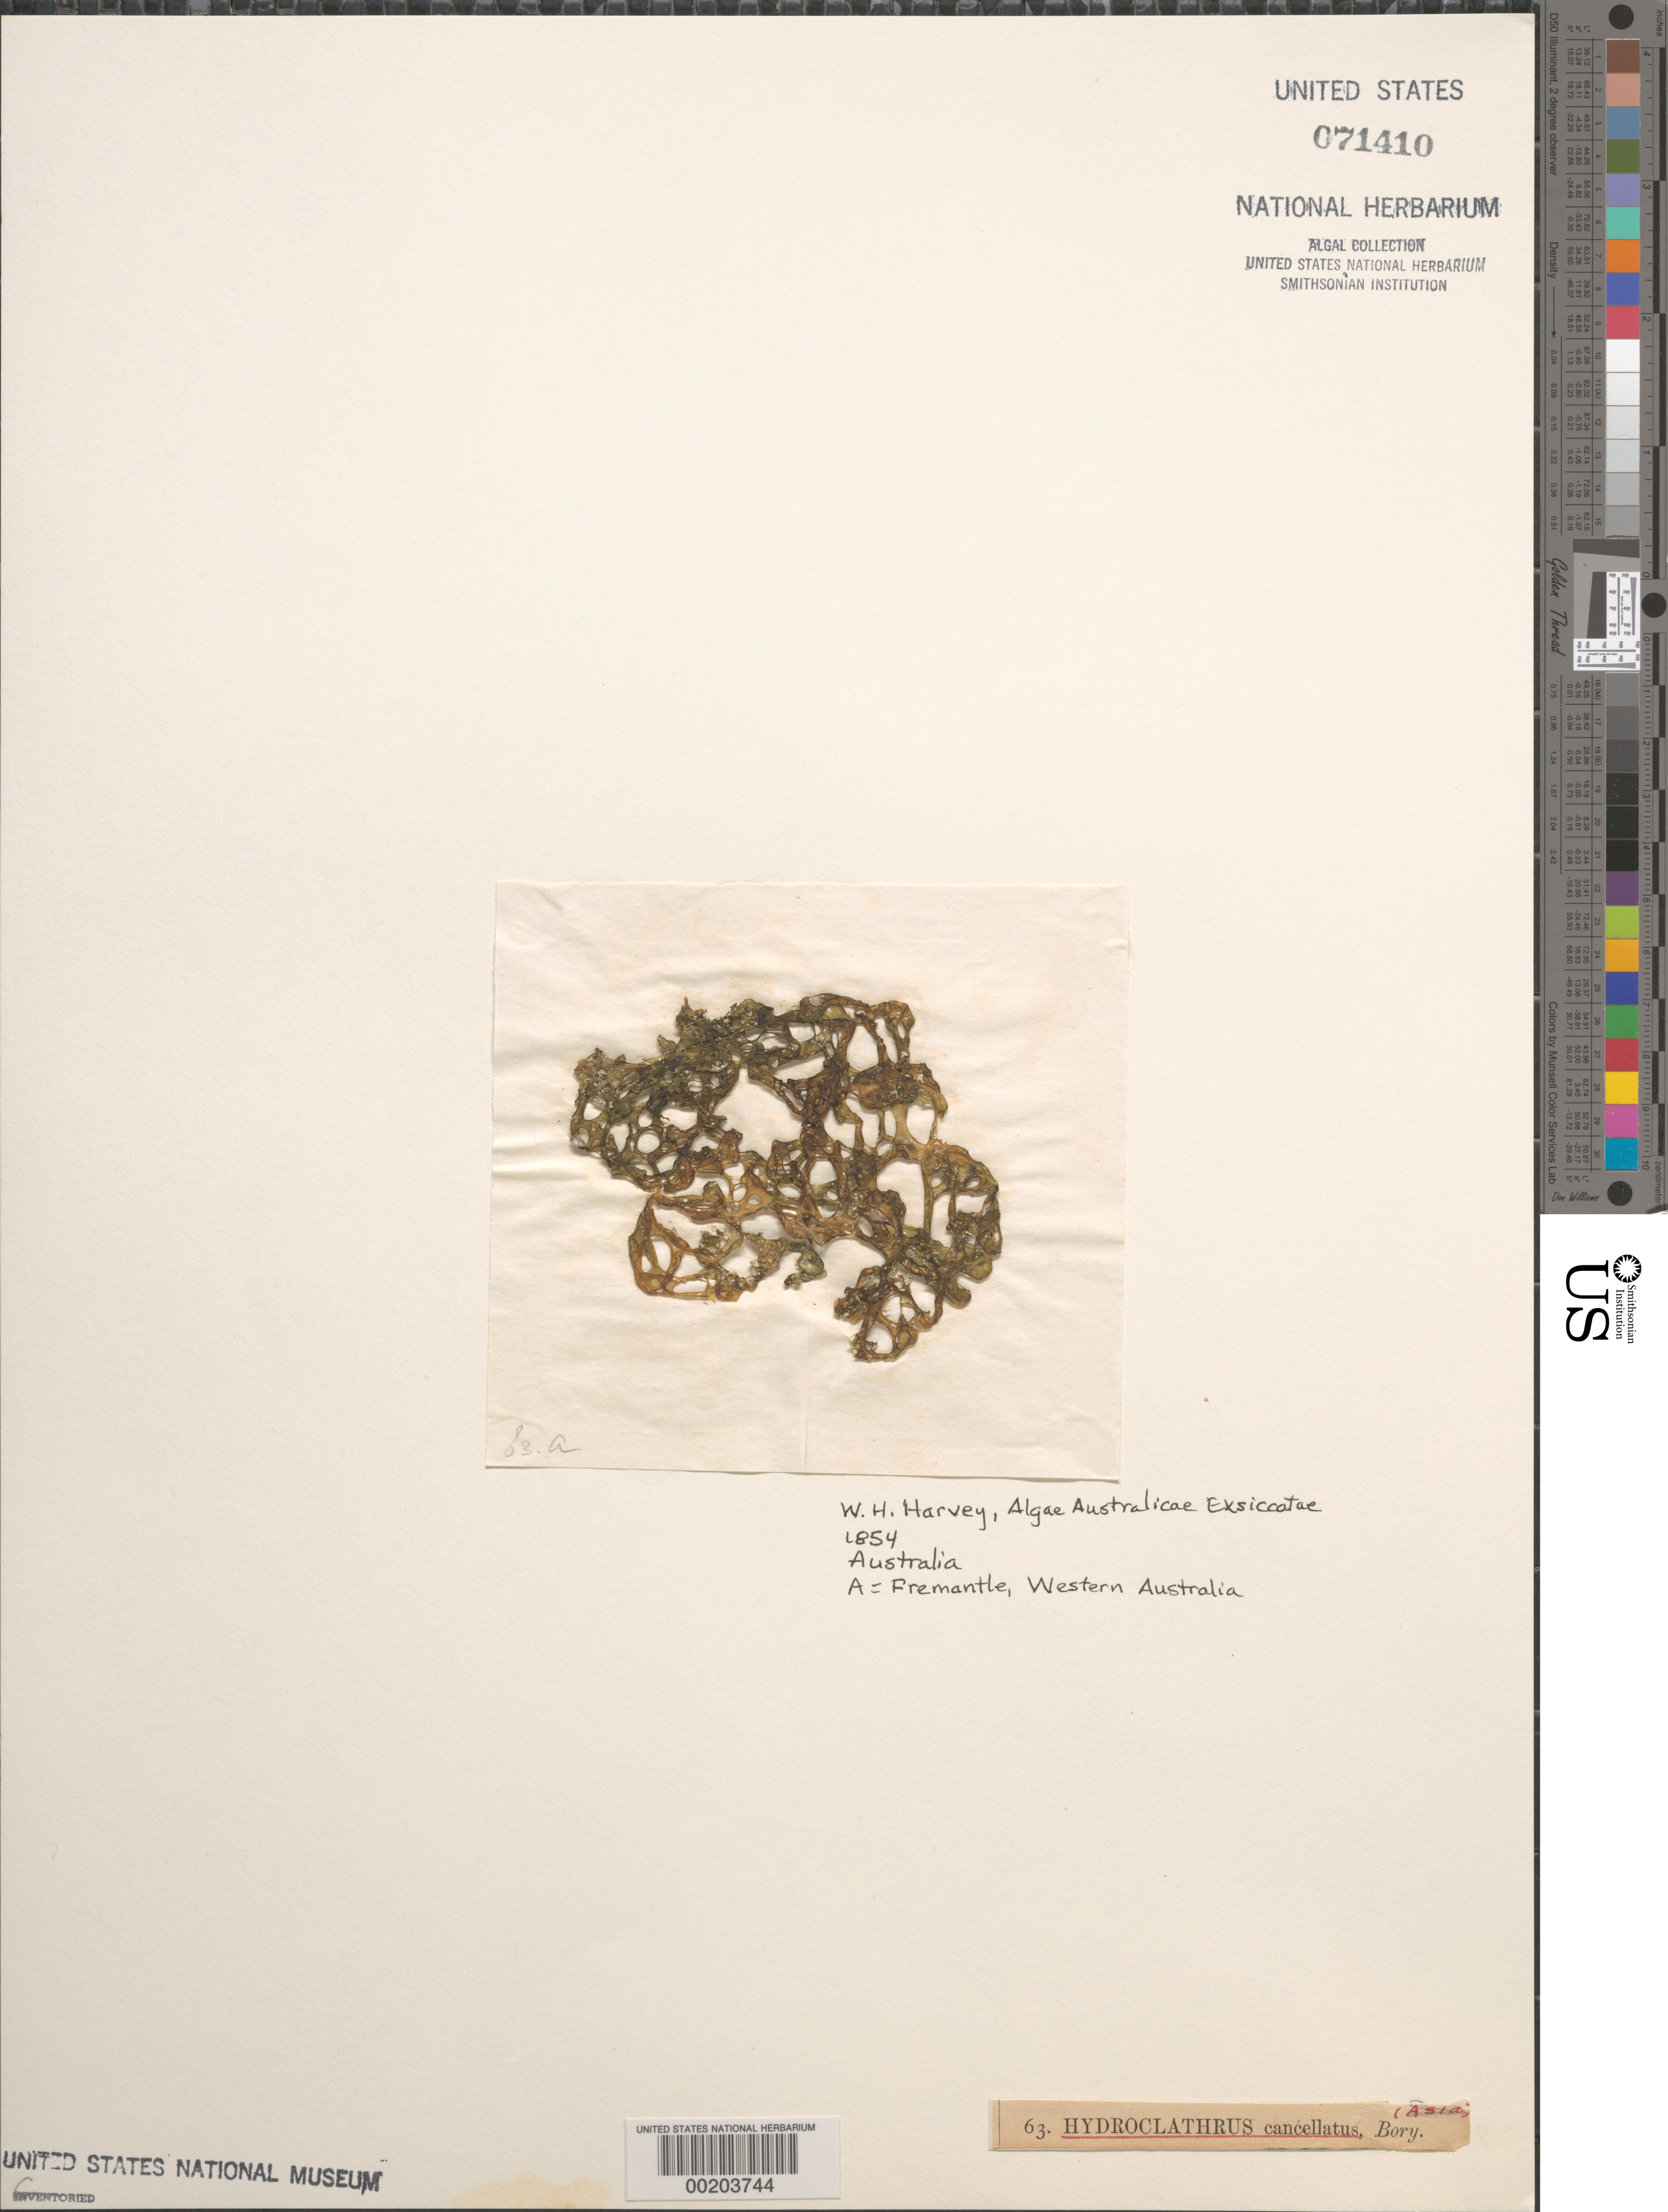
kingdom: Chromista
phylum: Ochrophyta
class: Phaeophyceae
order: Scytosiphonales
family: Scytosiphonaceae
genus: Hydroclathrus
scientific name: Hydroclathrus cancellatus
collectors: W. Harvey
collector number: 63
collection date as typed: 1854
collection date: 1854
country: Australia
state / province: Western Australia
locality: Fremantle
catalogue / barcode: US 71410